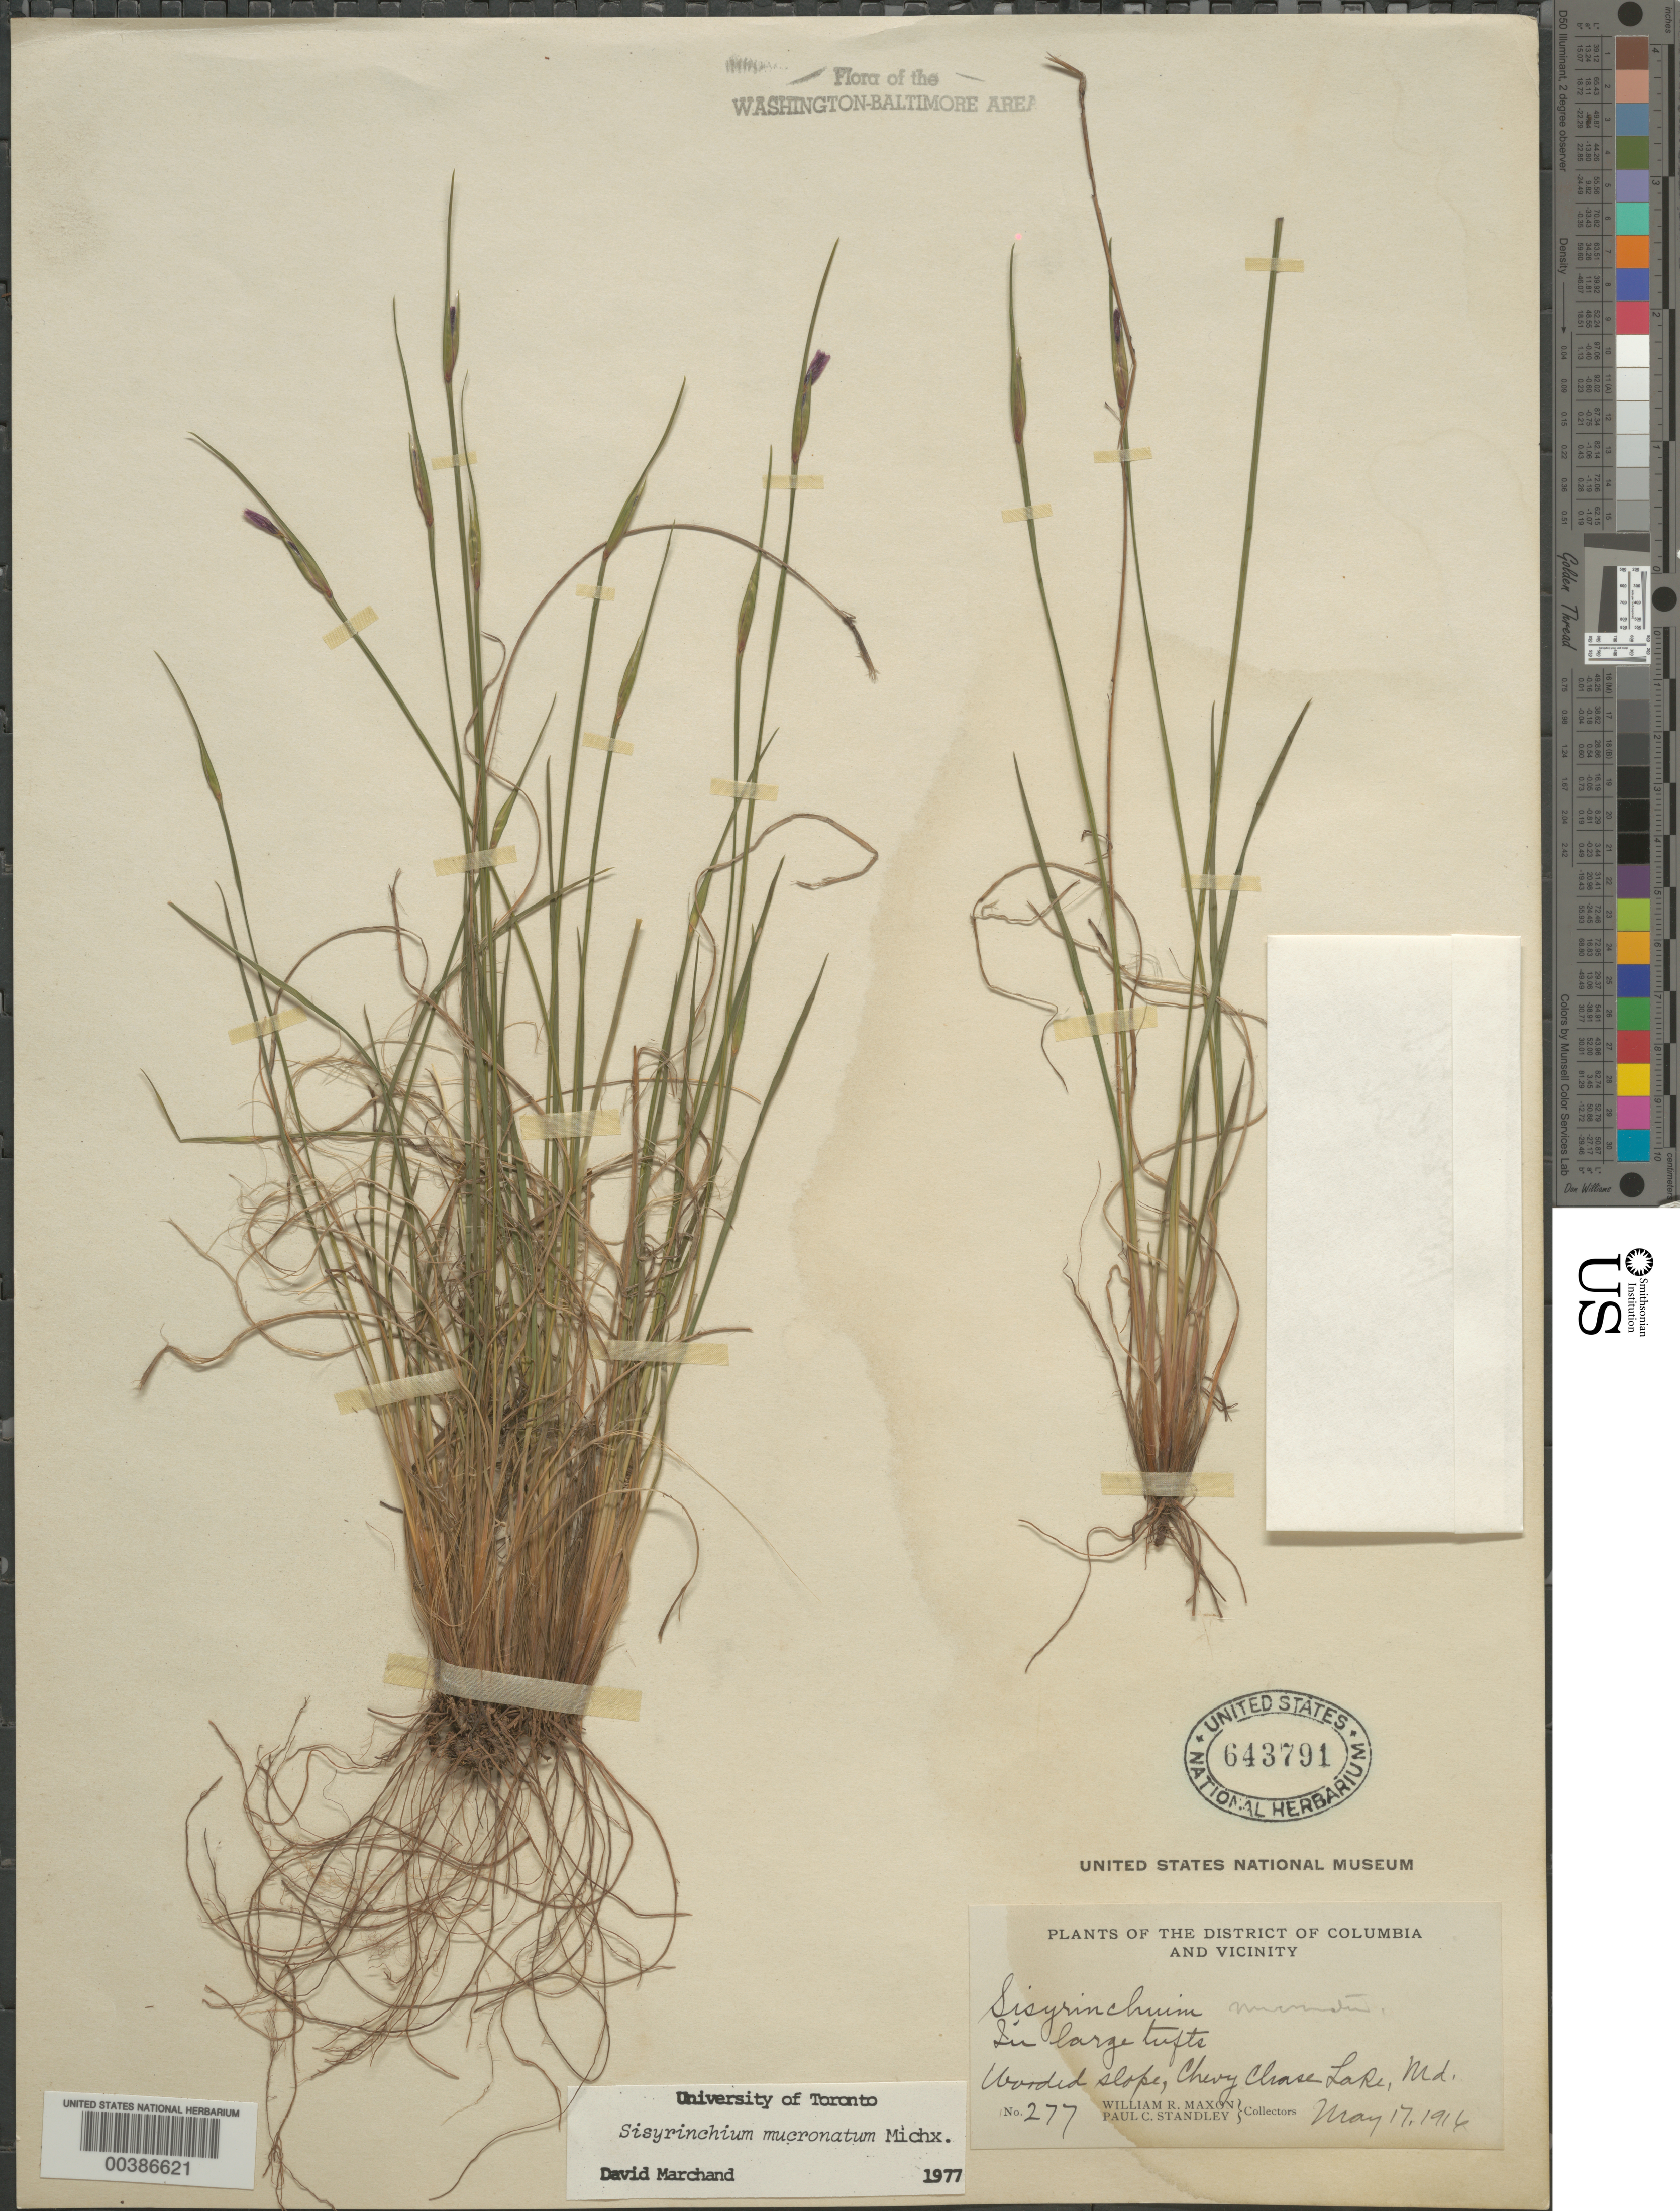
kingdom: Plantae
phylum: Tracheophyta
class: Liliopsida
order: Asparagales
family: Iridaceae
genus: Sisyrinchium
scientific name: Sisyrinchium mucronatum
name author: Michx.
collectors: W. R. Maxon & P. C. Standley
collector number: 277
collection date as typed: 17 May 1916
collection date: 1916-05-17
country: United States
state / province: Maryland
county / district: Montgomery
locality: Chevy Chase Lake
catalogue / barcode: US 643791